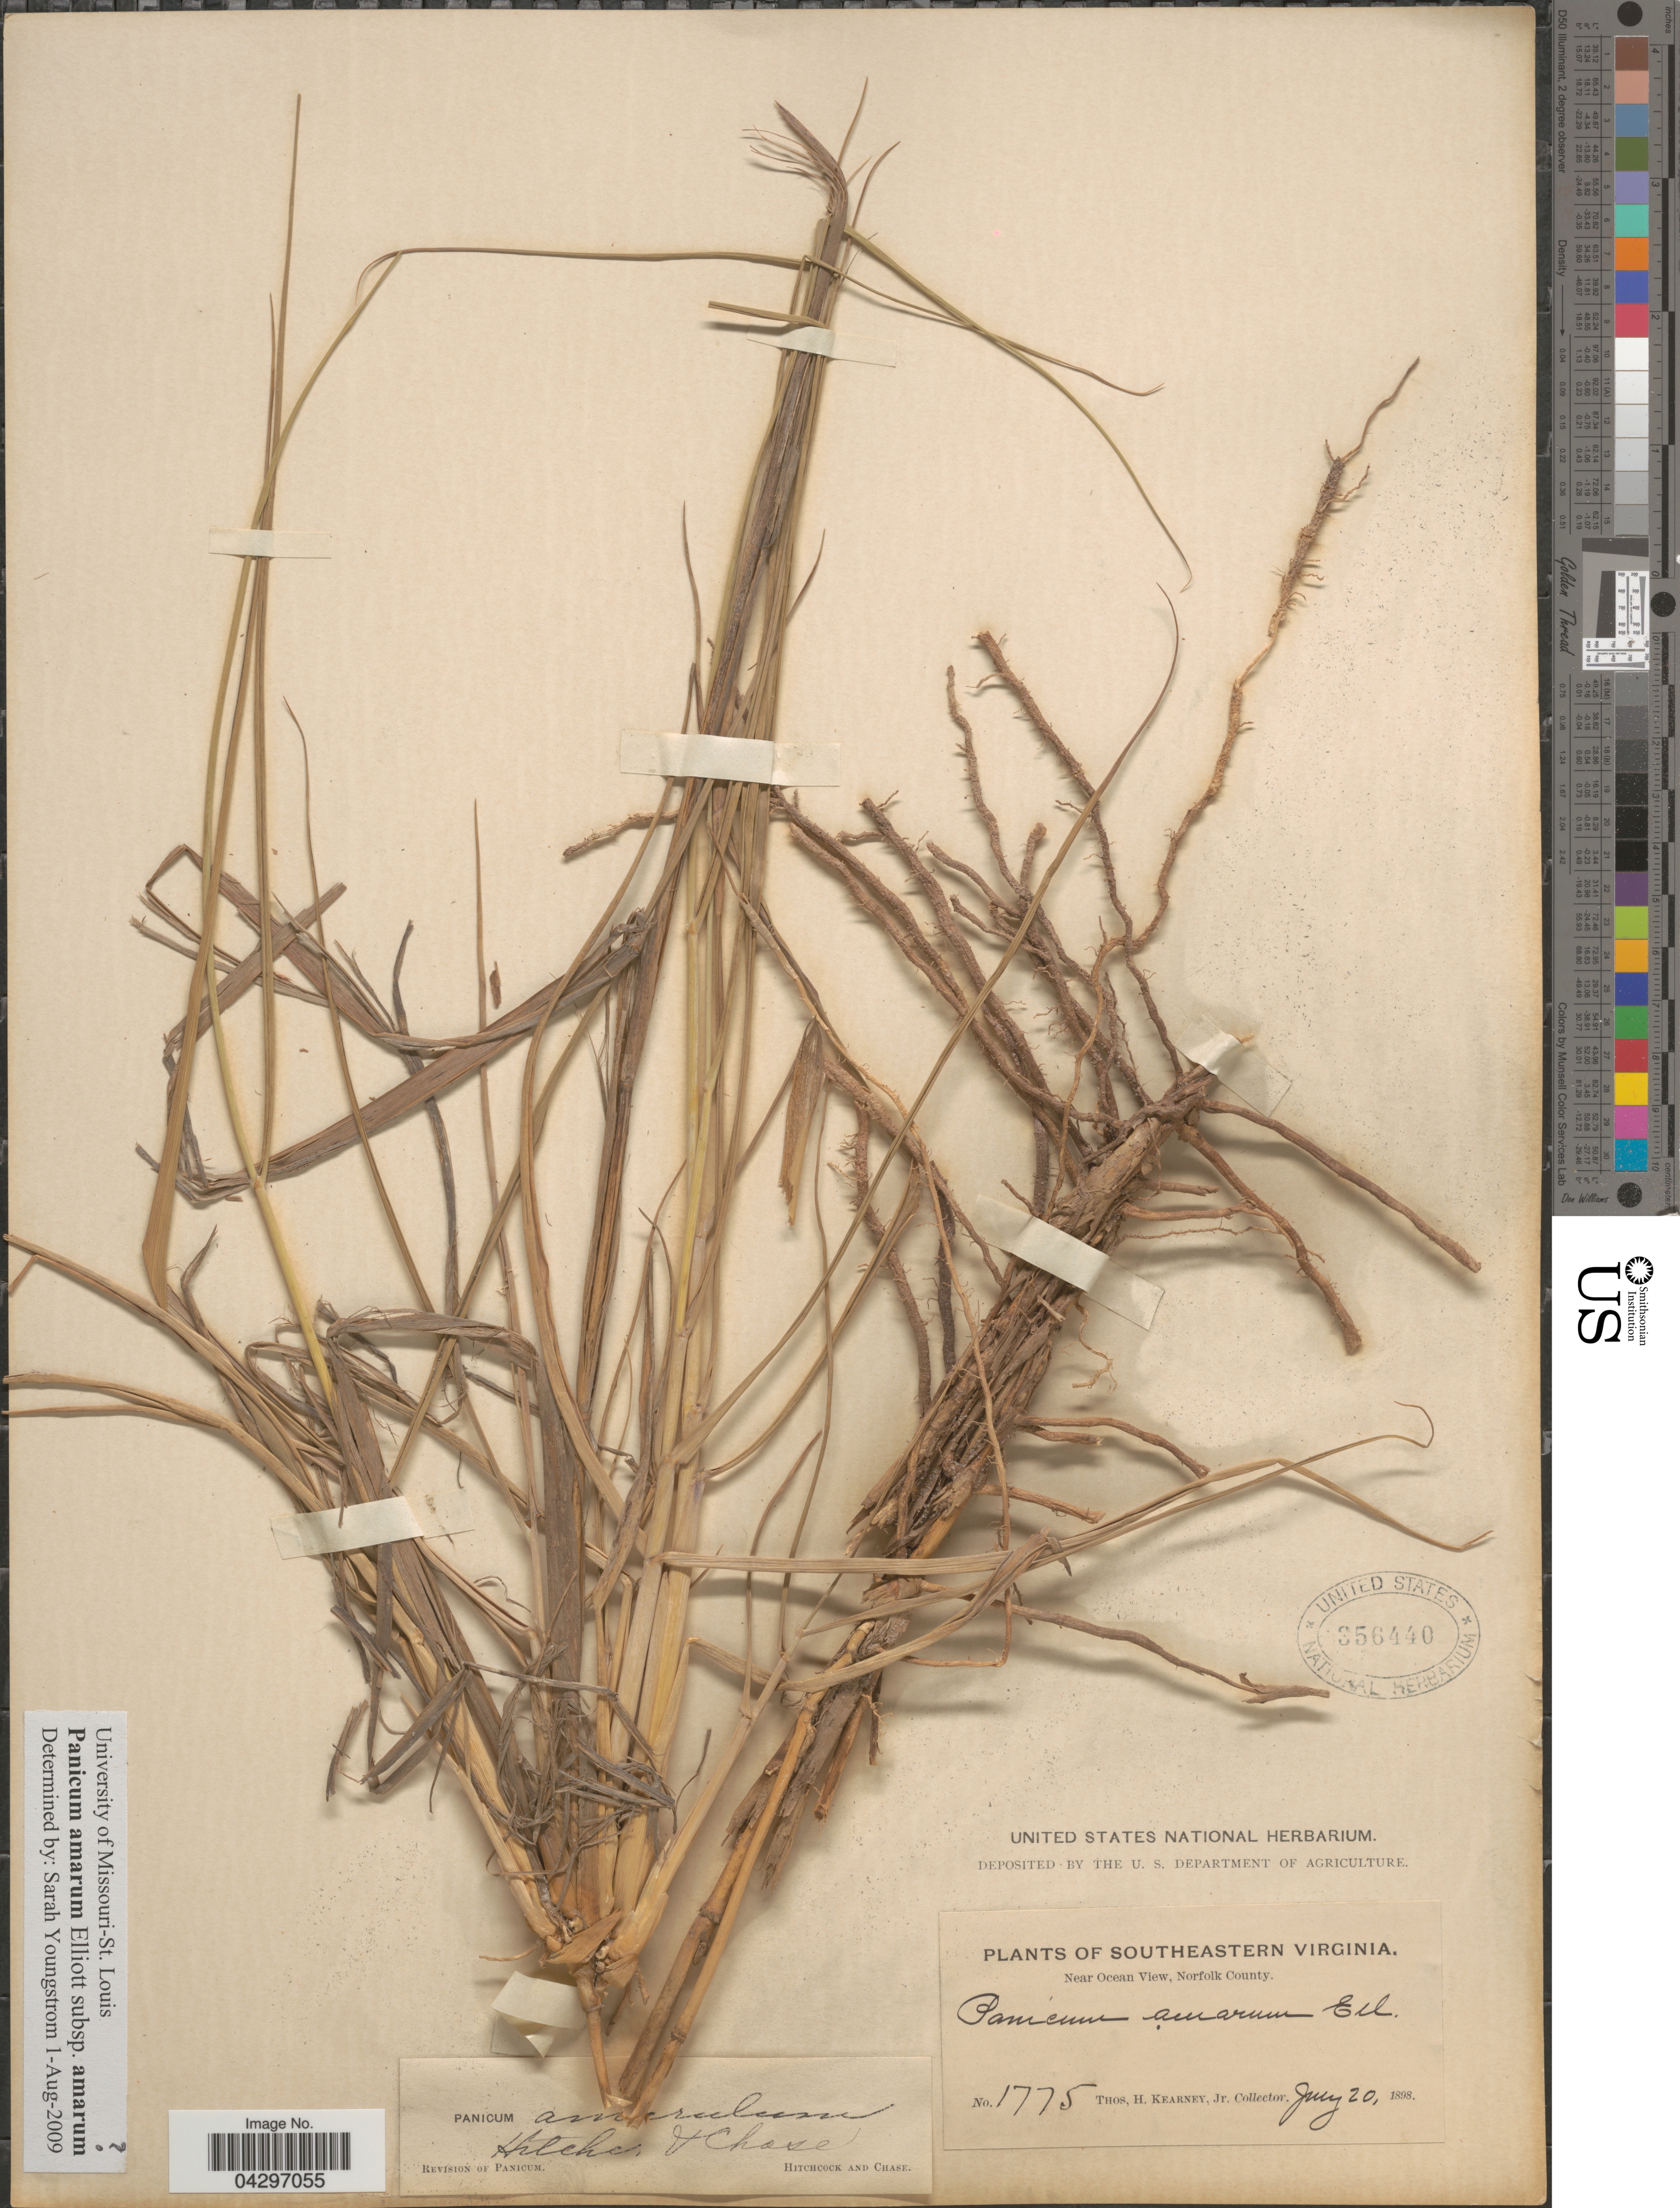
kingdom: Plantae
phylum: Tracheophyta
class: Liliopsida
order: Poales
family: Poaceae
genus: Panicum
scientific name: Panicum amarum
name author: Elliott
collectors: T. H. Kearney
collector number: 1775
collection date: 1898-07-20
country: United States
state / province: Virginia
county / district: City of Norfolk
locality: Southeastern Virginia. Near Ocean View, Norfolk County.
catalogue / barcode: US 356440